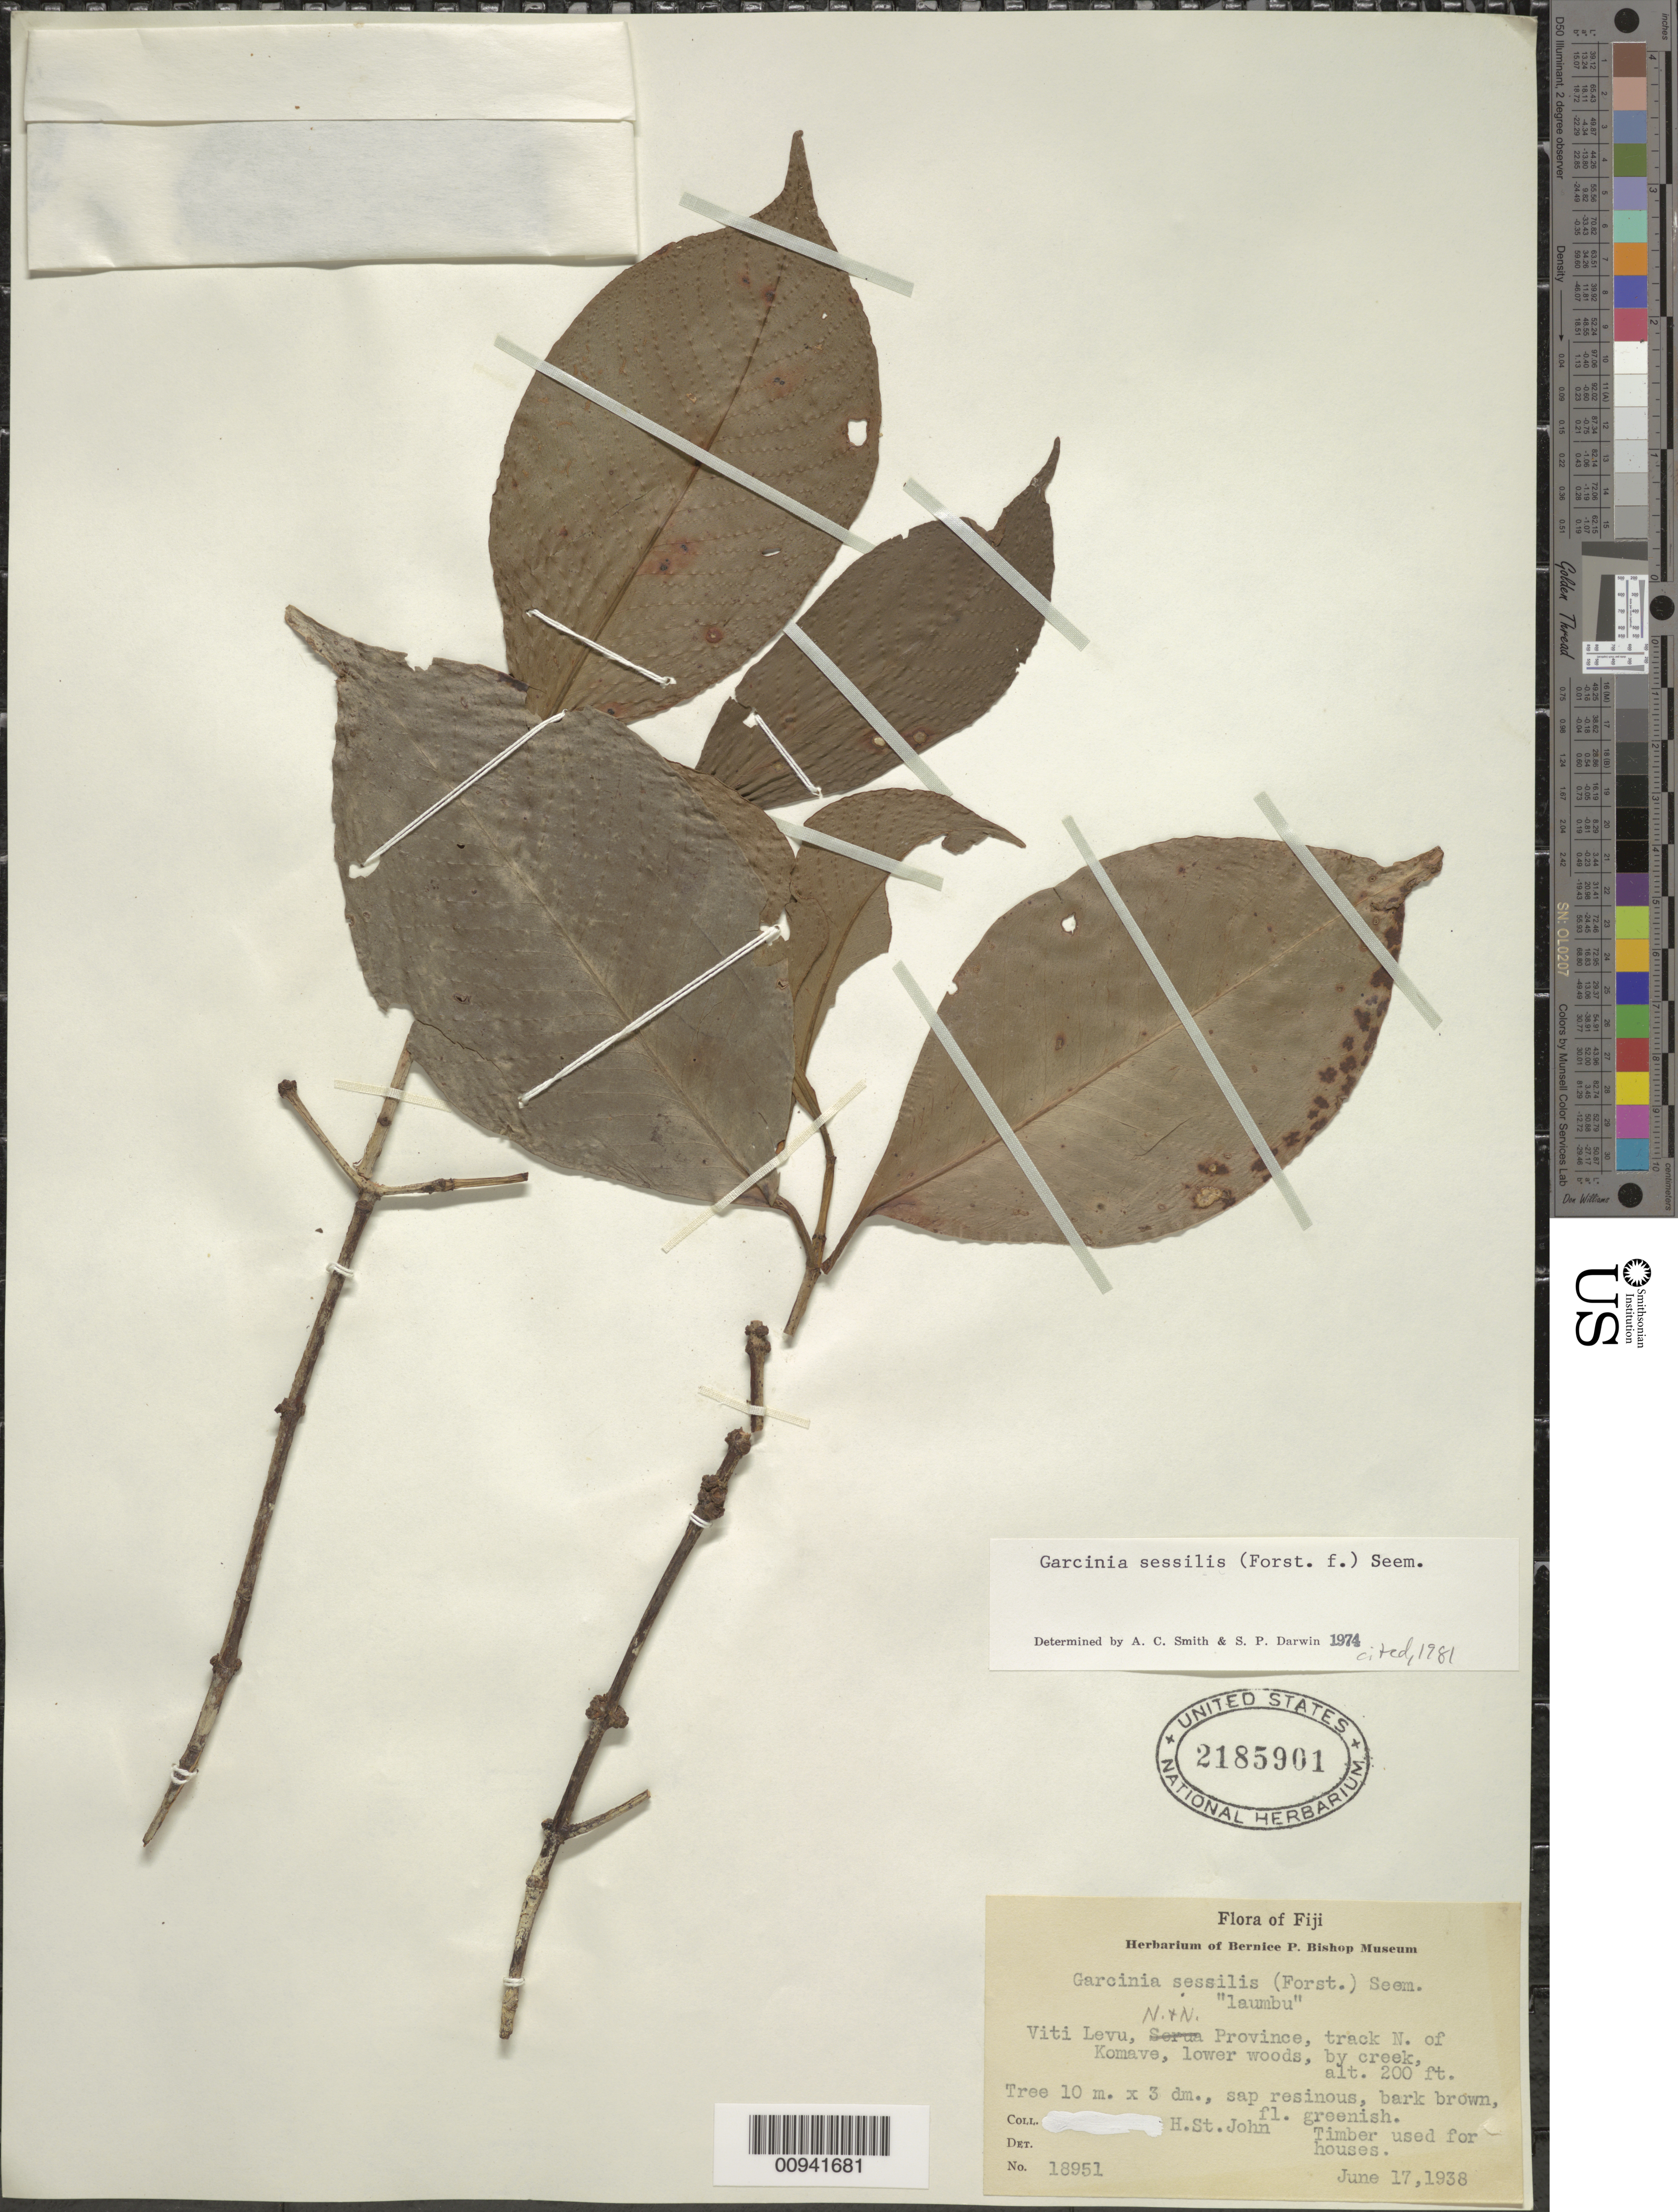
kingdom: Plantae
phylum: Tracheophyta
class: Magnoliopsida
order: Malpighiales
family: Clusiaceae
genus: Garcinia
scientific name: Garcinia sessilis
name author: (G. Forst.) Seem.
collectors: H. St. John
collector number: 18951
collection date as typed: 17 Jun 1938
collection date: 1938-06-17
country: Fiji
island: Viti Levu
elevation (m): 61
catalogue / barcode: US 2185901